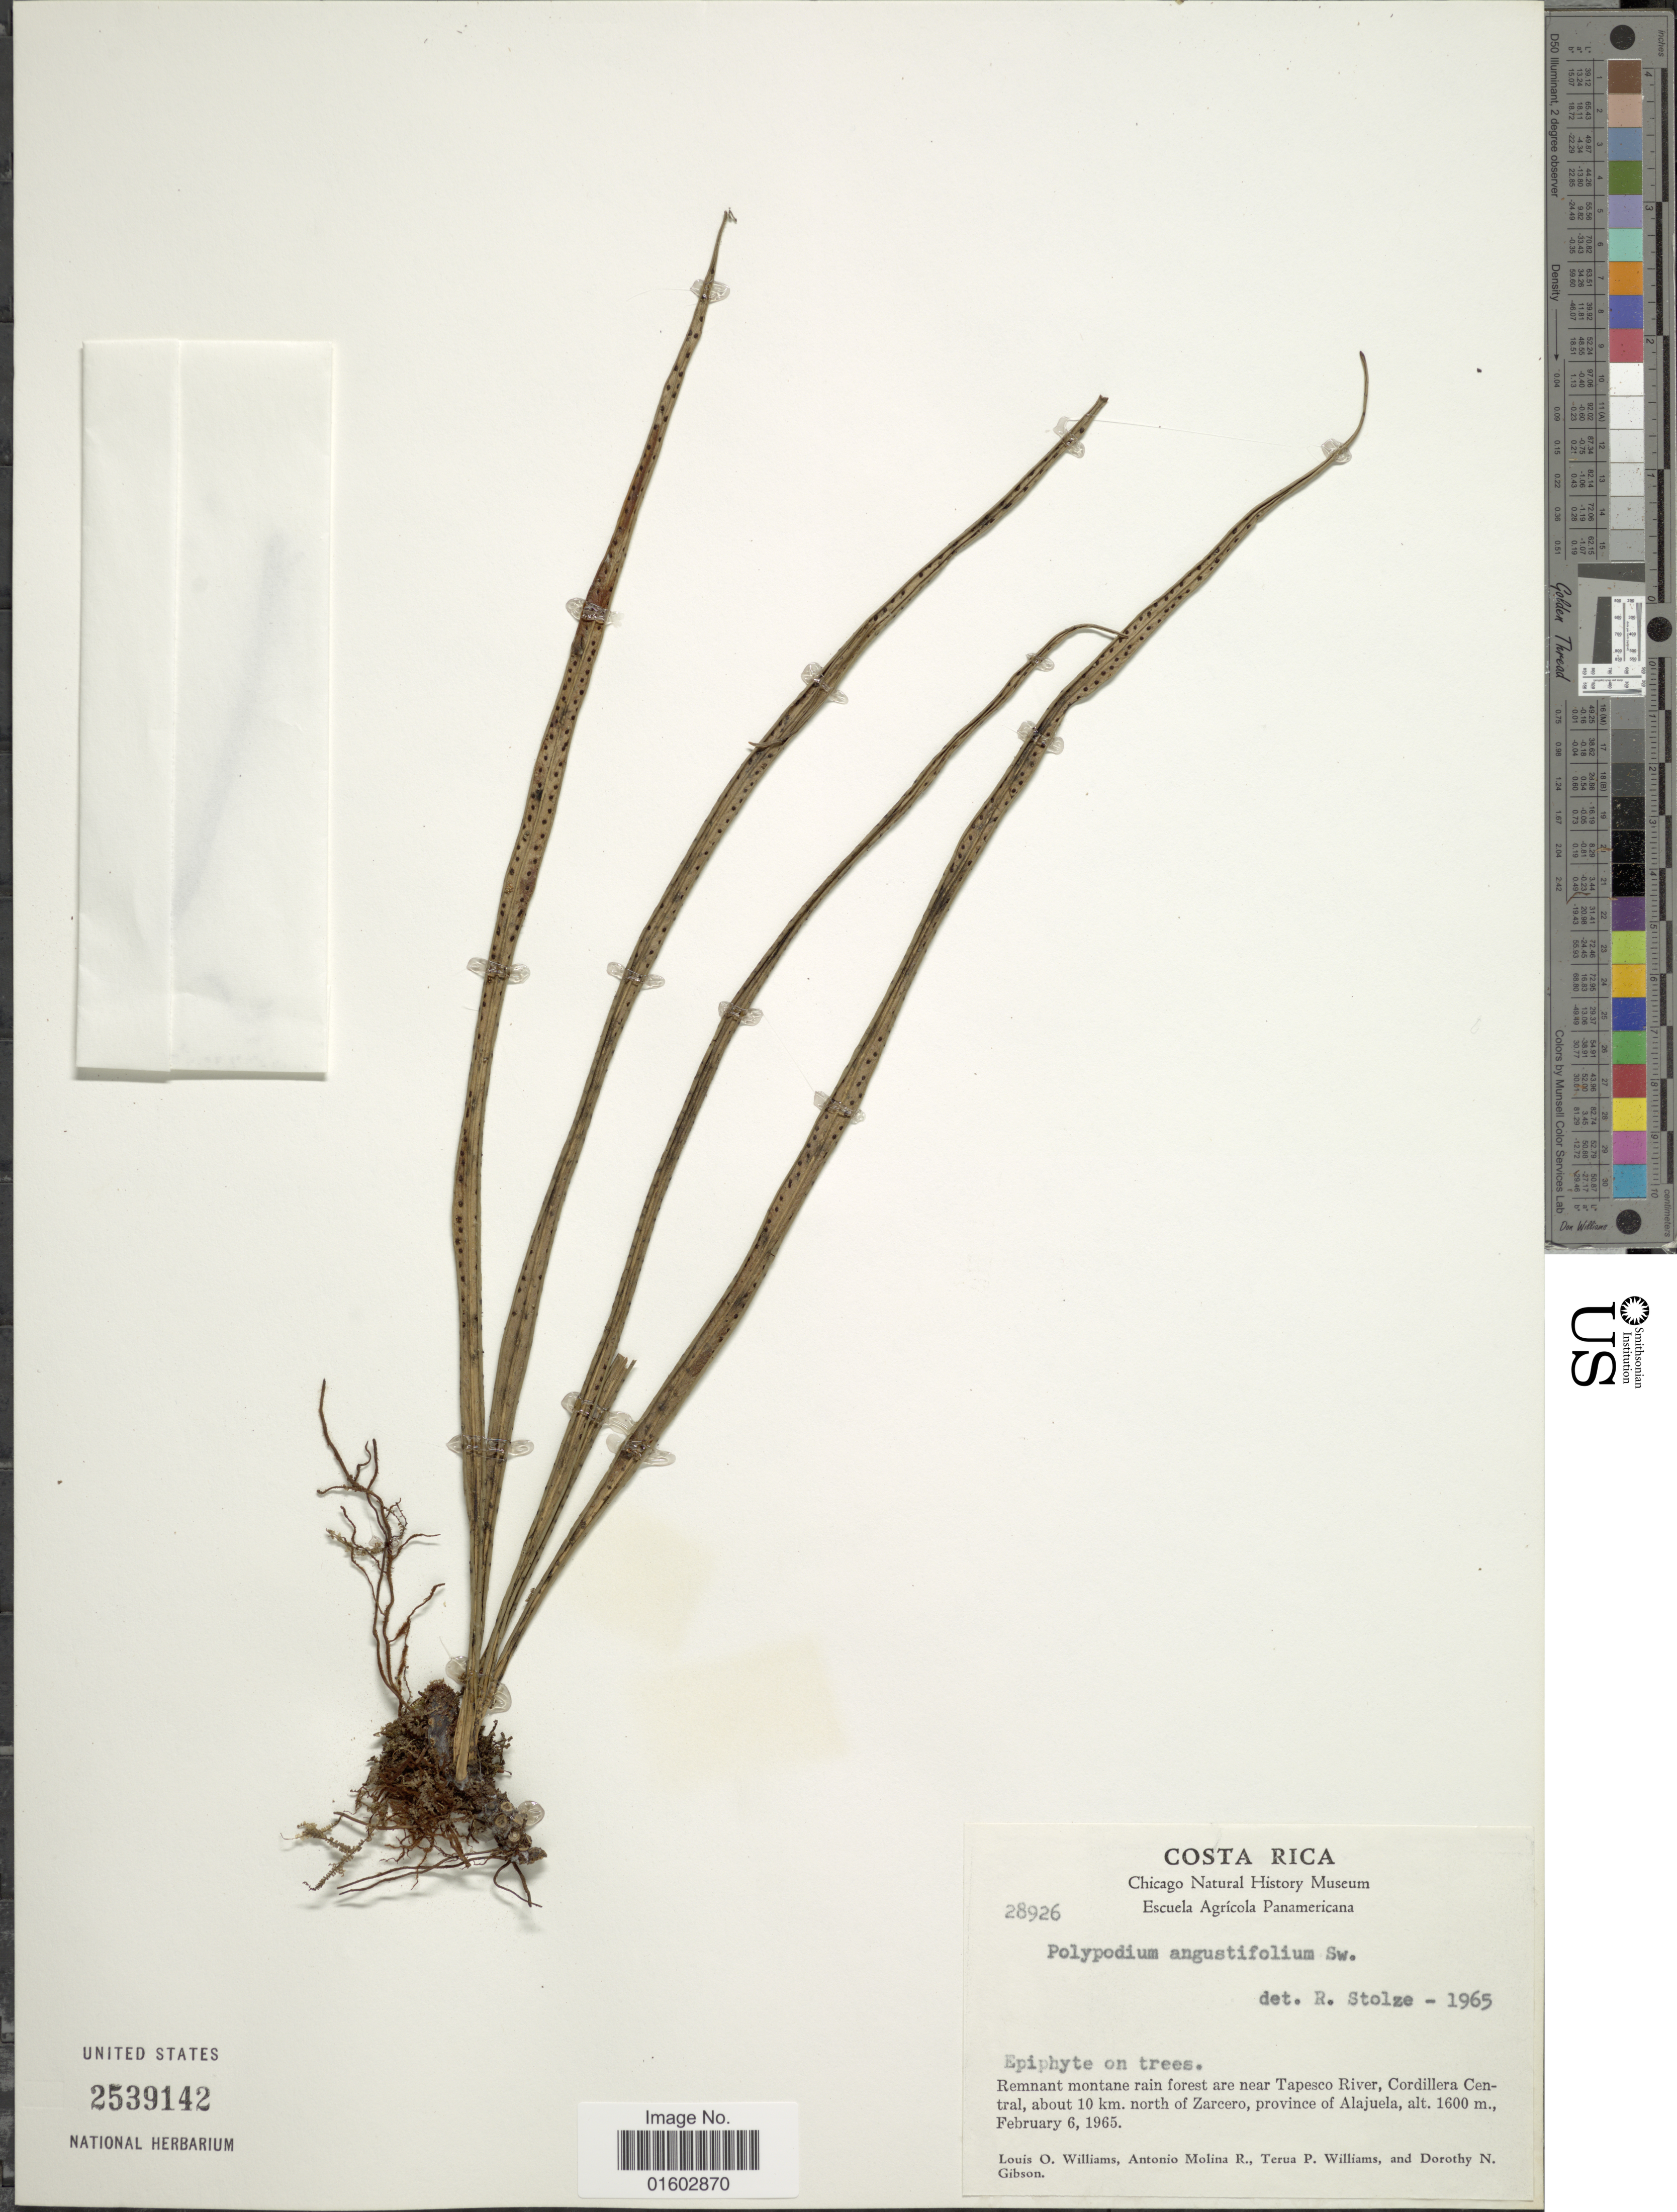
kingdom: Plantae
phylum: Tracheophyta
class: Polypodiopsida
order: Polypodiales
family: Polypodiaceae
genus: Campyloneurum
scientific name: Campyloneurum angustifolium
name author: (Sw.) Fée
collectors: L. O. Williams, A. Molina R., T. P. Williams & D. N. Gibson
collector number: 28926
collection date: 1965-02-06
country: Costa Rica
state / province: Alajuela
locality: Near Tapesco River, Cordillera Central, about 10 km, north of Zarcero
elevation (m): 1600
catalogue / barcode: US 2539142